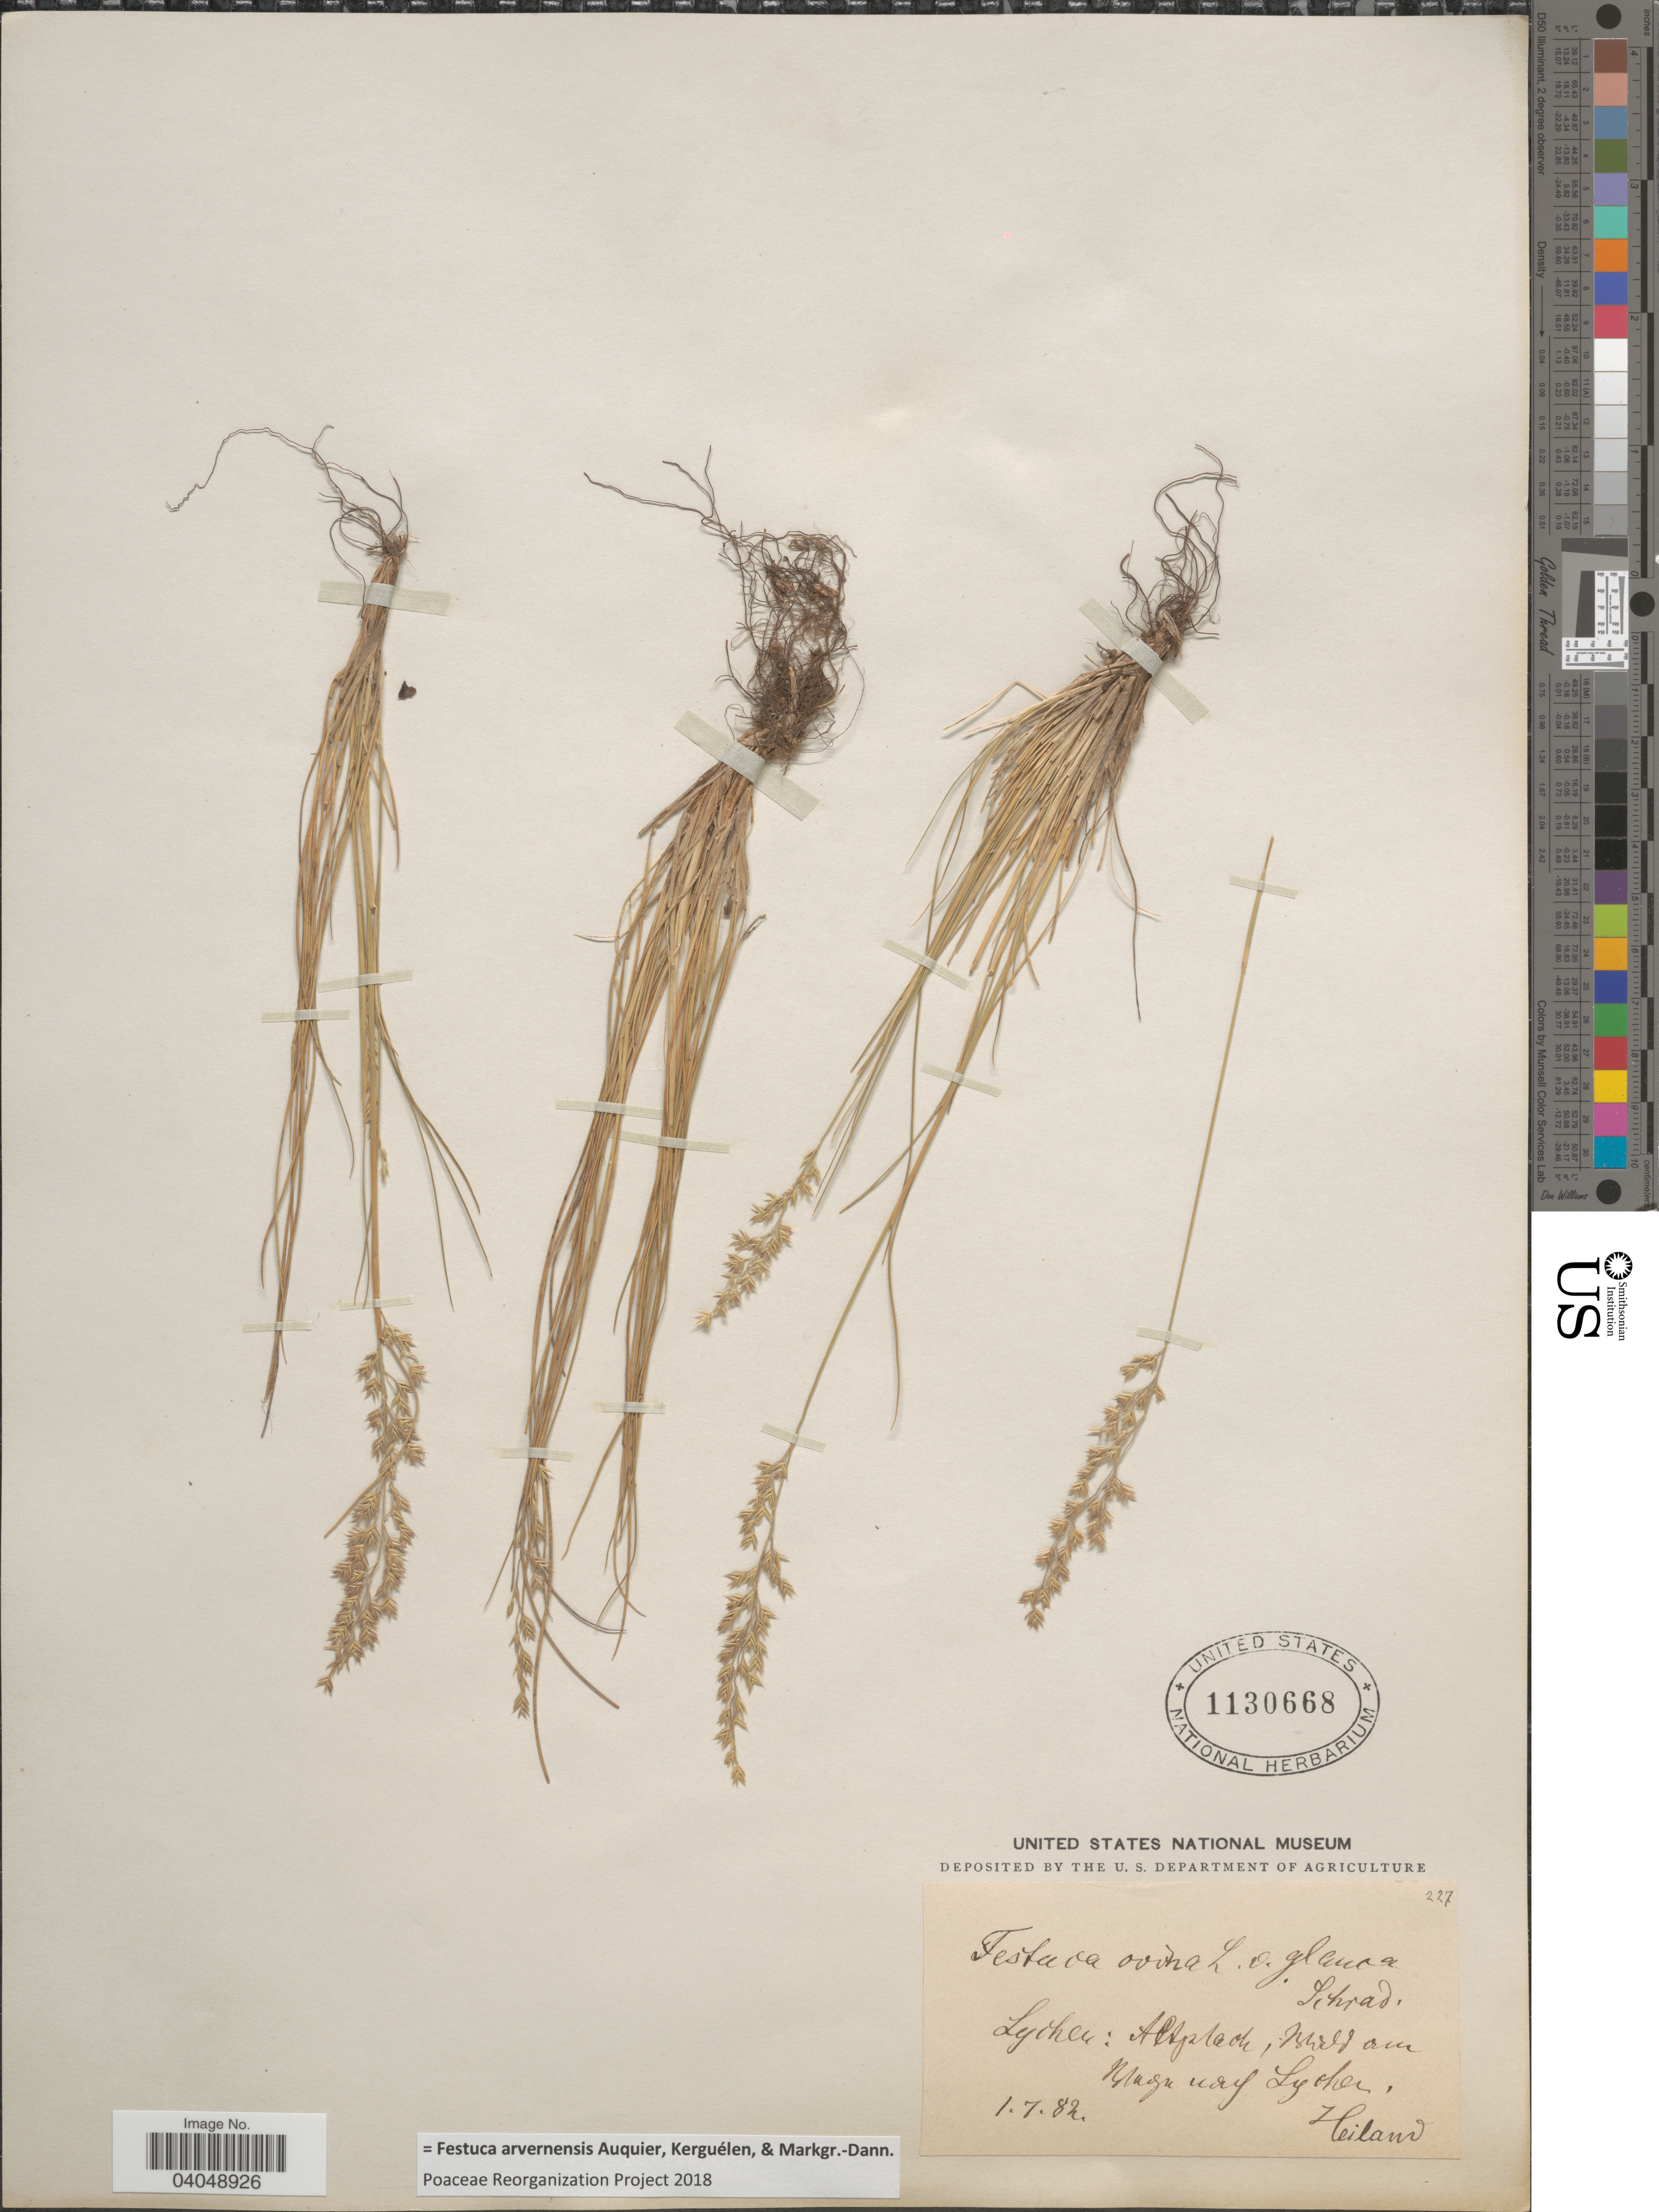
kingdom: Plantae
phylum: Tracheophyta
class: Liliopsida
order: Poales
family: Poaceae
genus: Festuca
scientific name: Festuca arvernensis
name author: Auquier et al.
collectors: -. Heiland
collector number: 227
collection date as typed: Transcribed d/m/y: 1/7/82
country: Germany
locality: Lychen: Altplach, Bueld am Magu waarf Lychen. [interpreted]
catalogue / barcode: US 1130668